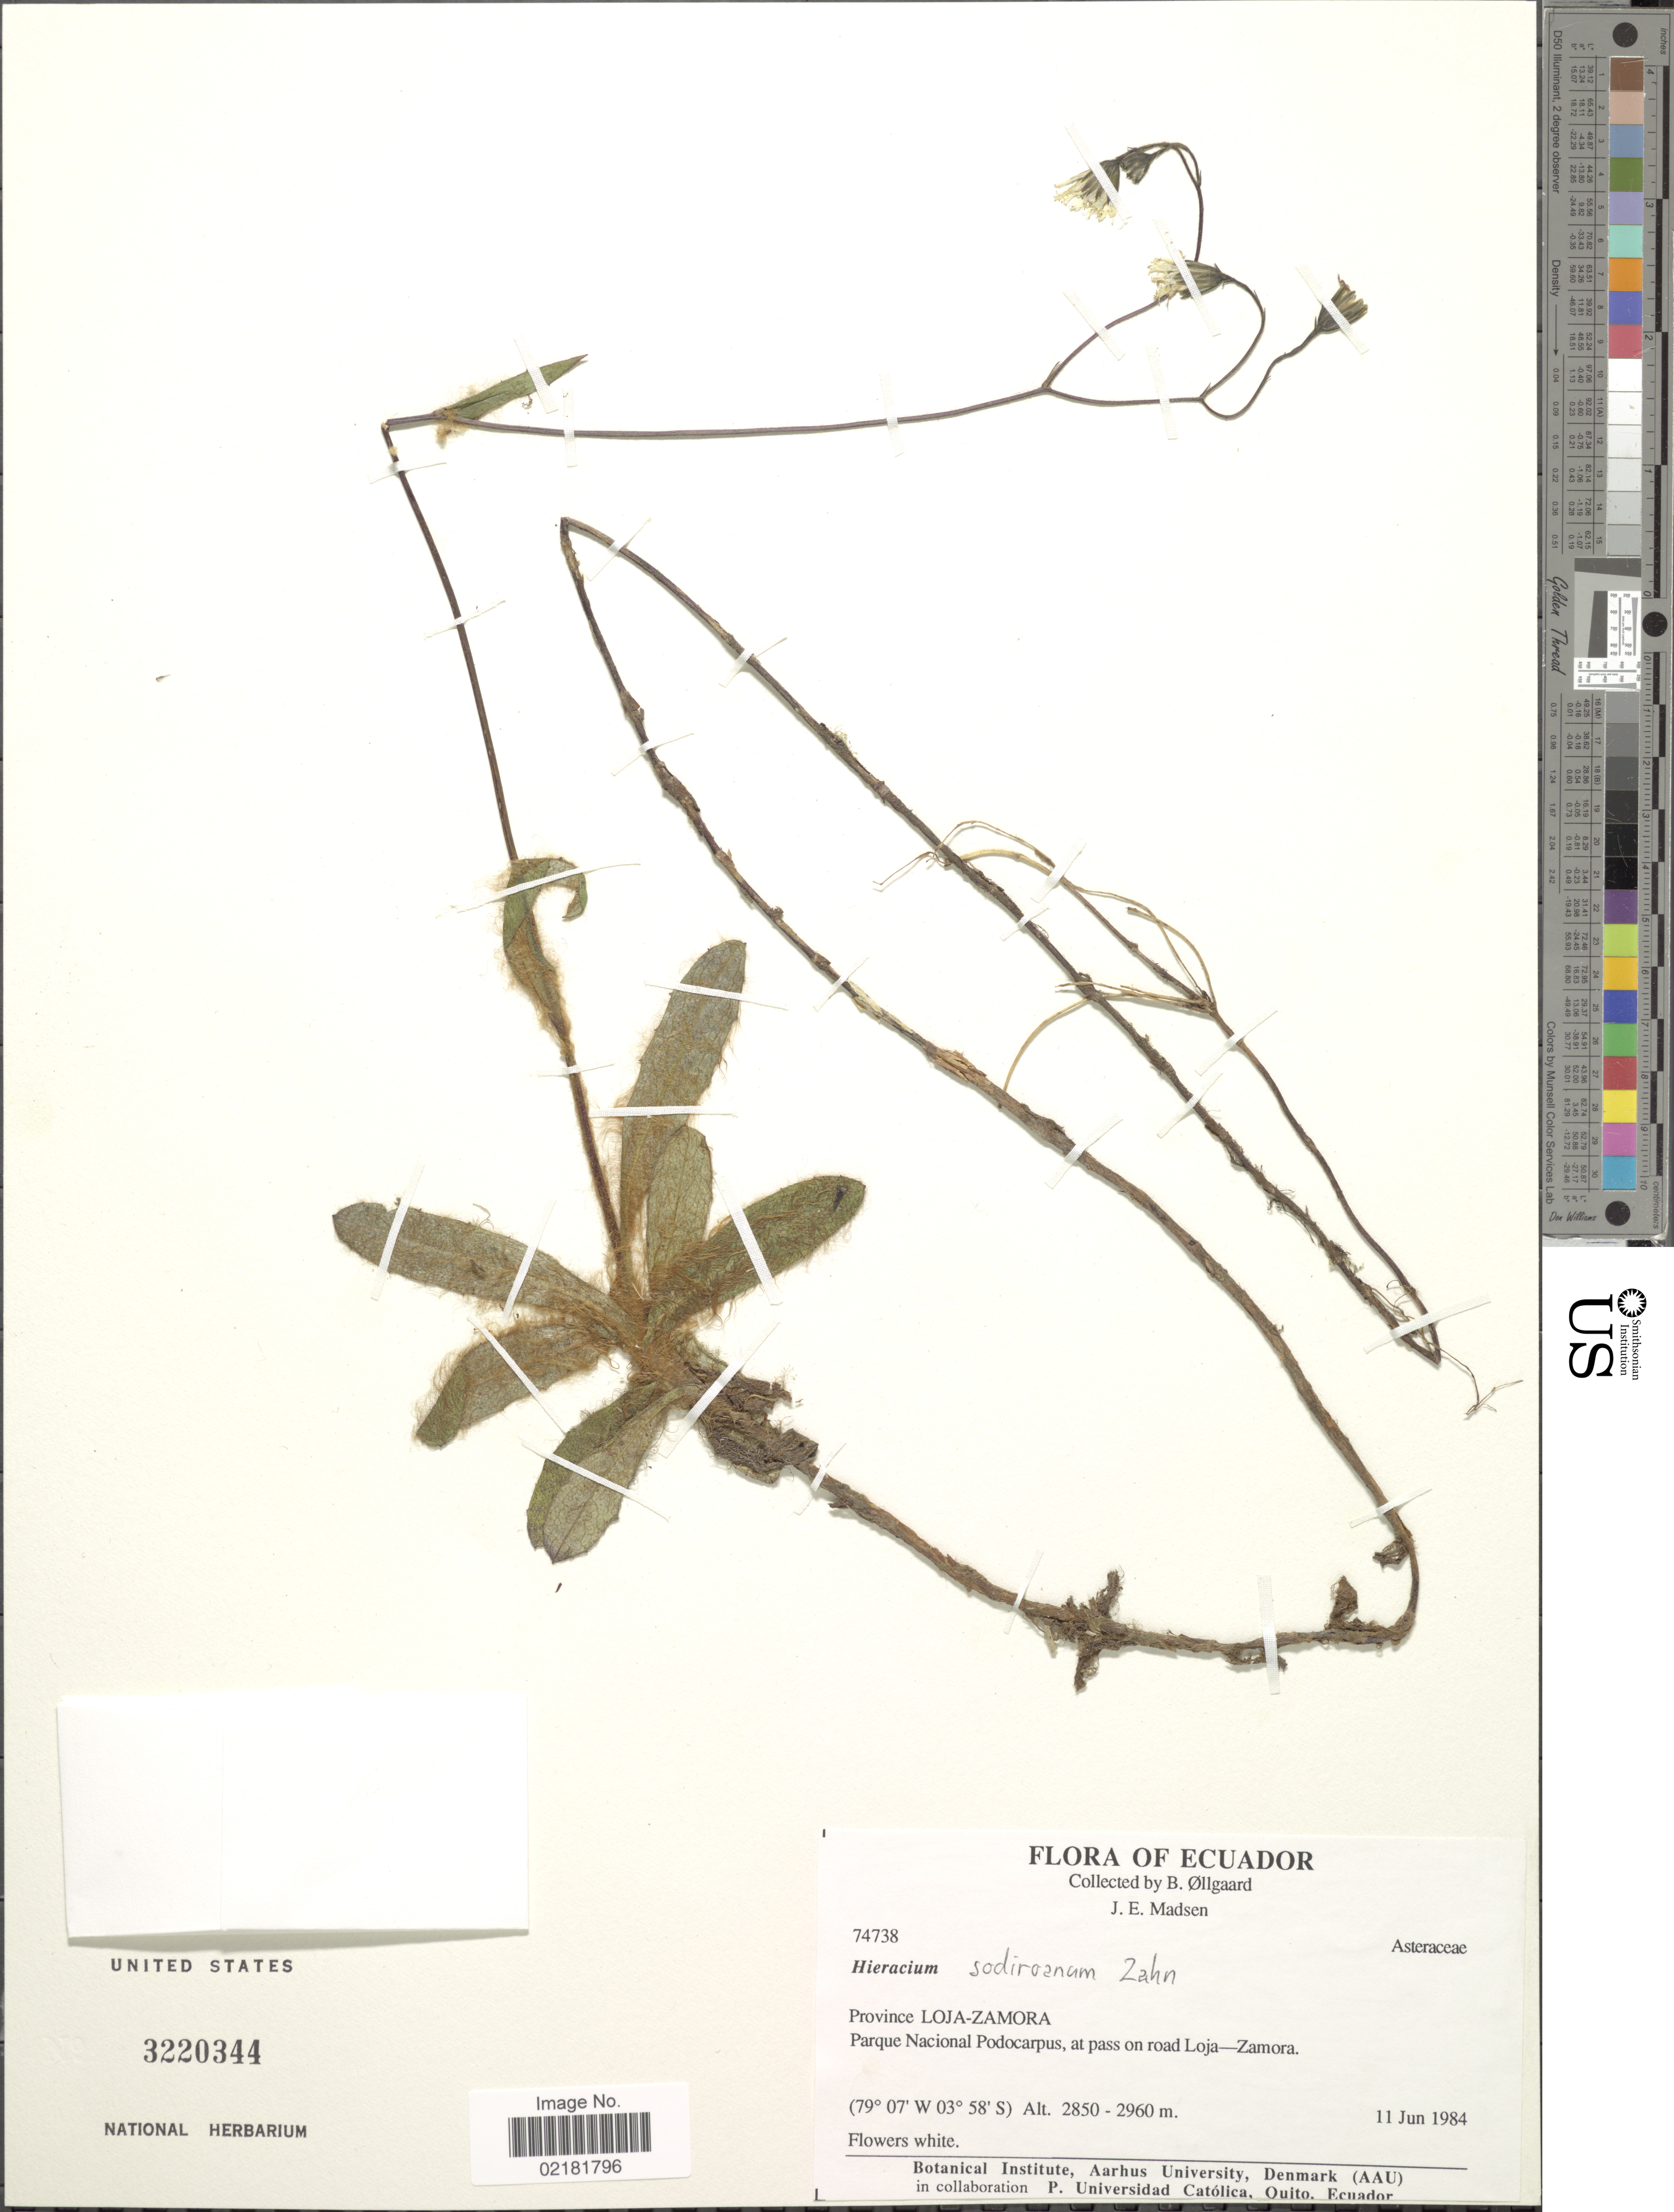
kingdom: Plantae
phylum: Tracheophyta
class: Magnoliopsida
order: Asterales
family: Asteraceae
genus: Hieracium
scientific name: Hieracium sodiroanum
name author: Zahn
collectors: B. Øllgaard & J. E. Madsen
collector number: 74738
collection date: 1984-06-11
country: Ecuador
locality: Province Loja-Zamora, Parque Nacional Podocarpus, at pass on road Loja-Zamora.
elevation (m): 2850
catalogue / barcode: US 3220344